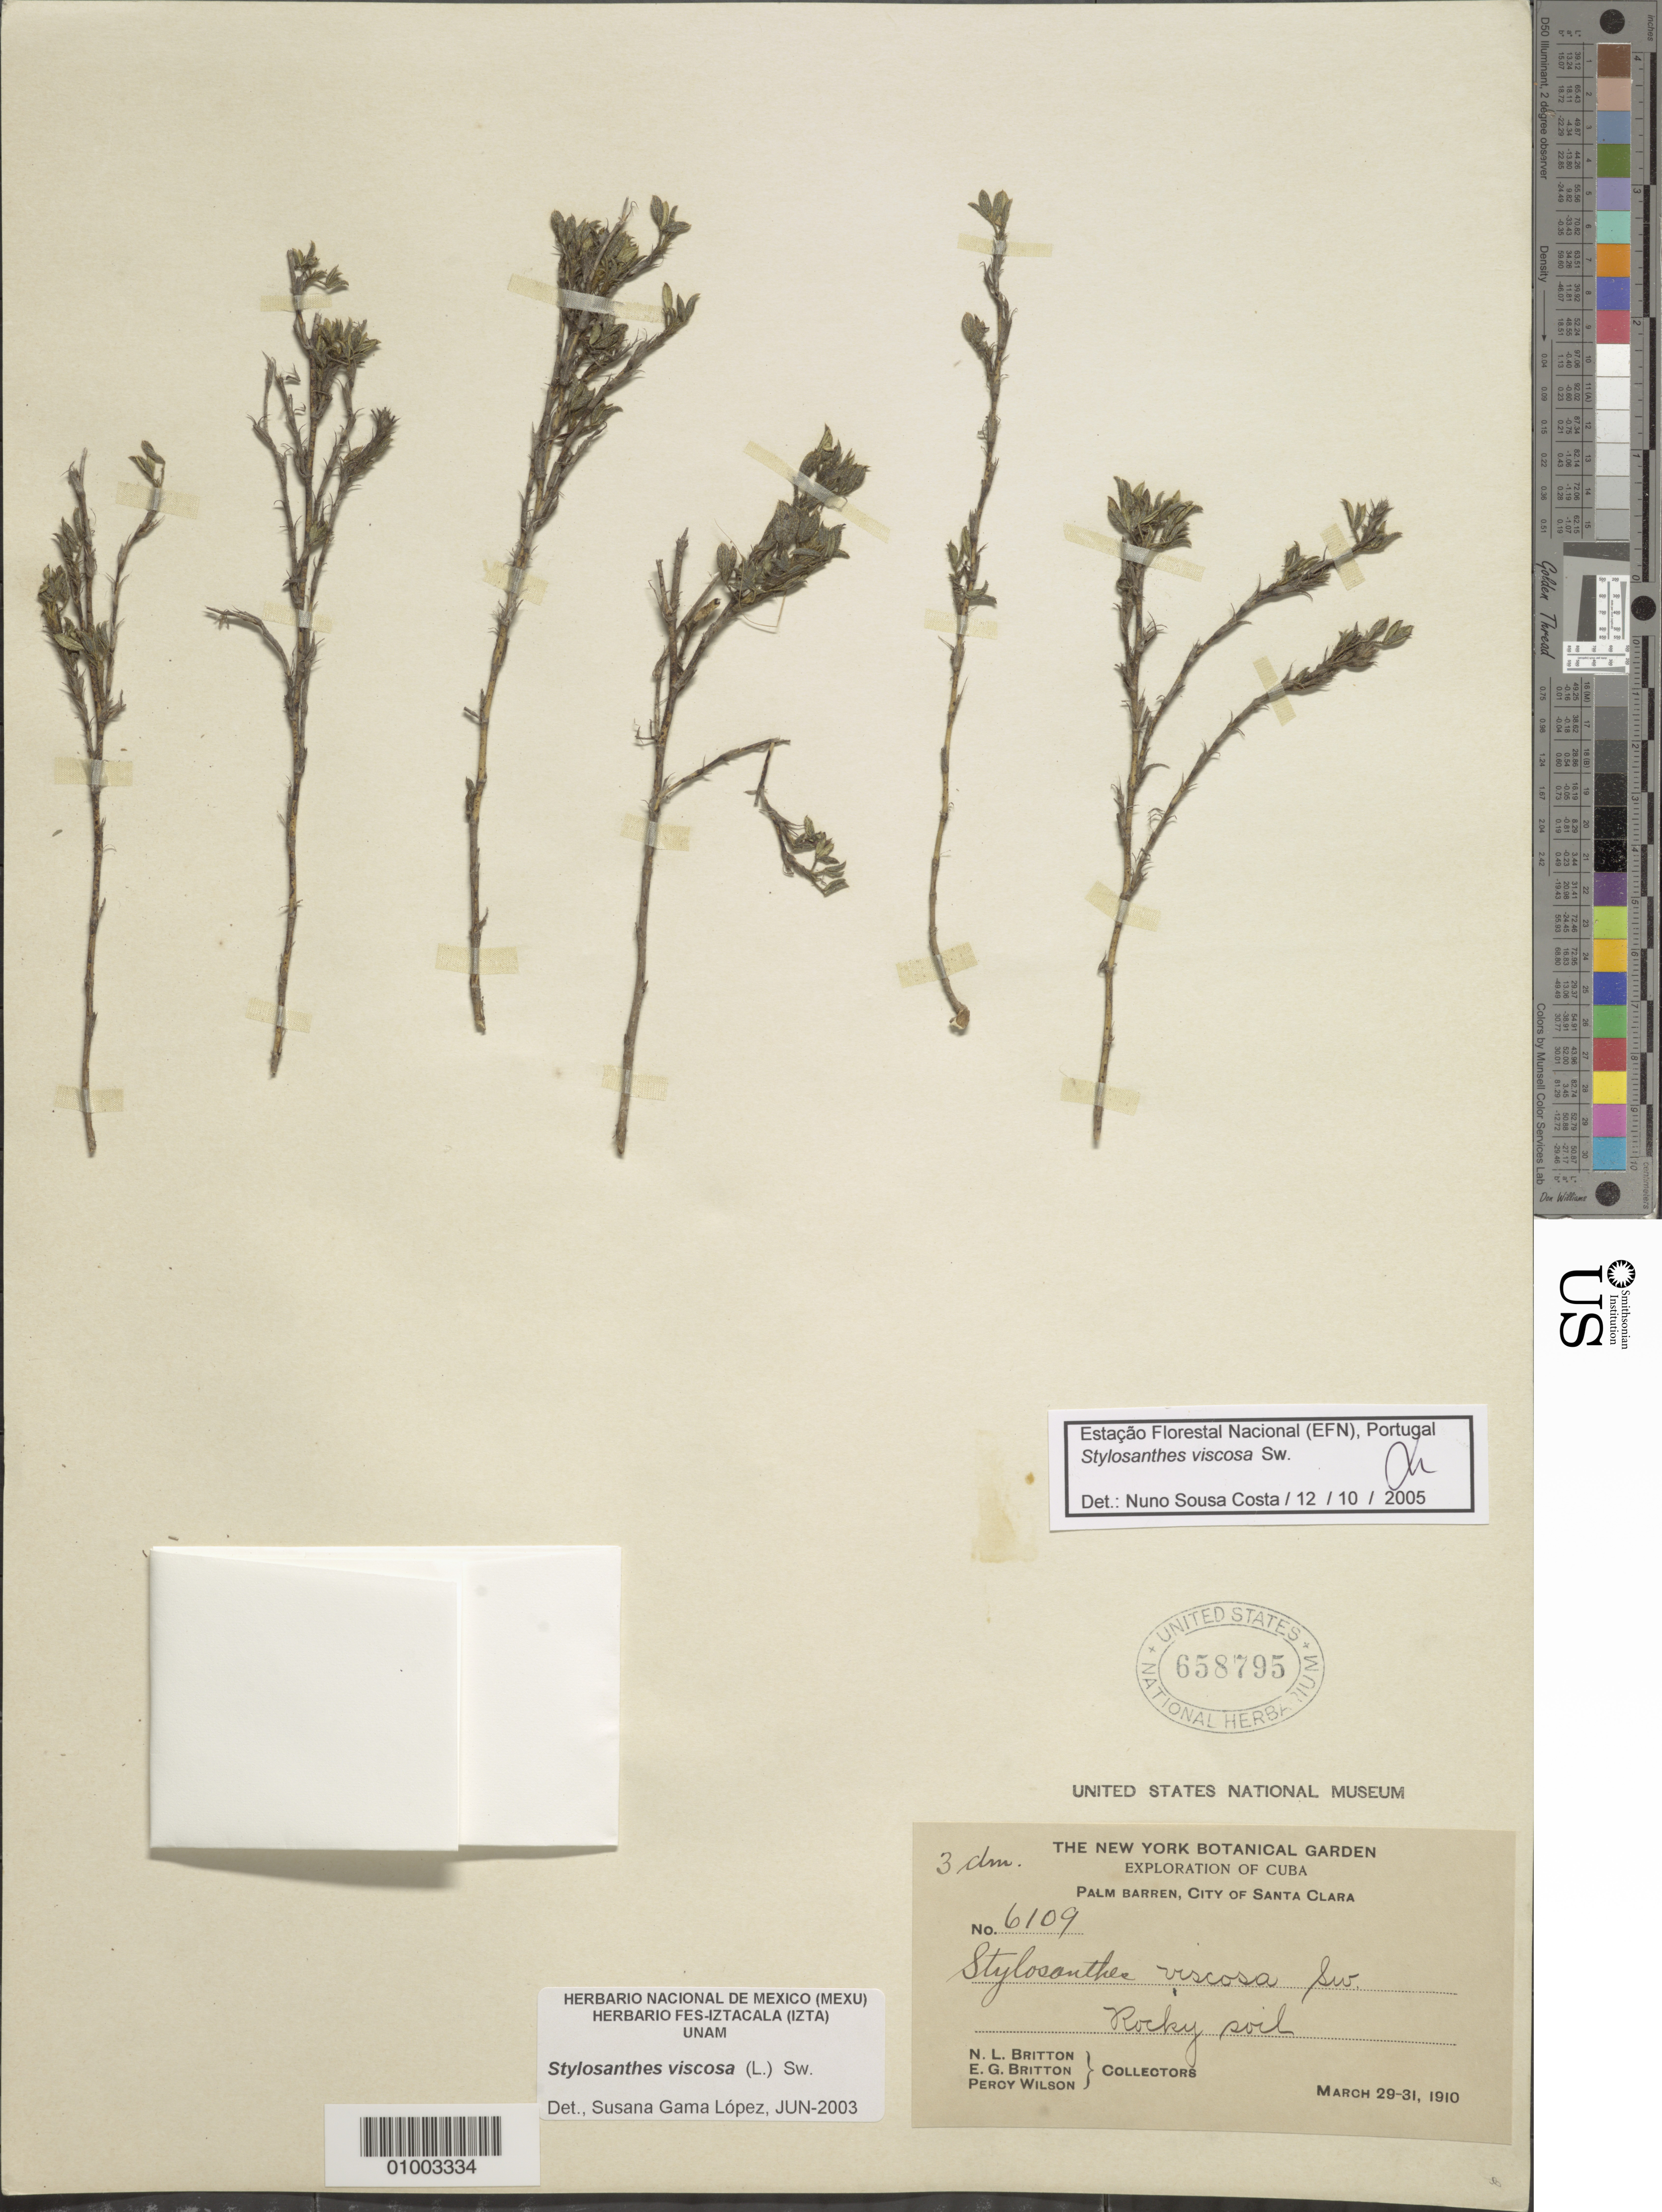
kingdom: Plantae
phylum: Tracheophyta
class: Magnoliopsida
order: Fabales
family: Fabaceae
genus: Stylosanthes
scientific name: Stylosanthes viscosa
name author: Sw.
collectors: E. G. Britton, N. Britton & P. Wilson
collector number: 6109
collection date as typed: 29 Mar 1910 to 31 Mar 1910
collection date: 1910-03-29/1910-03-31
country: Cuba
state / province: Villa Clara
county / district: Santa Clara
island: Cuba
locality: Rocky soil, Palm Barren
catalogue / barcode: US 658795